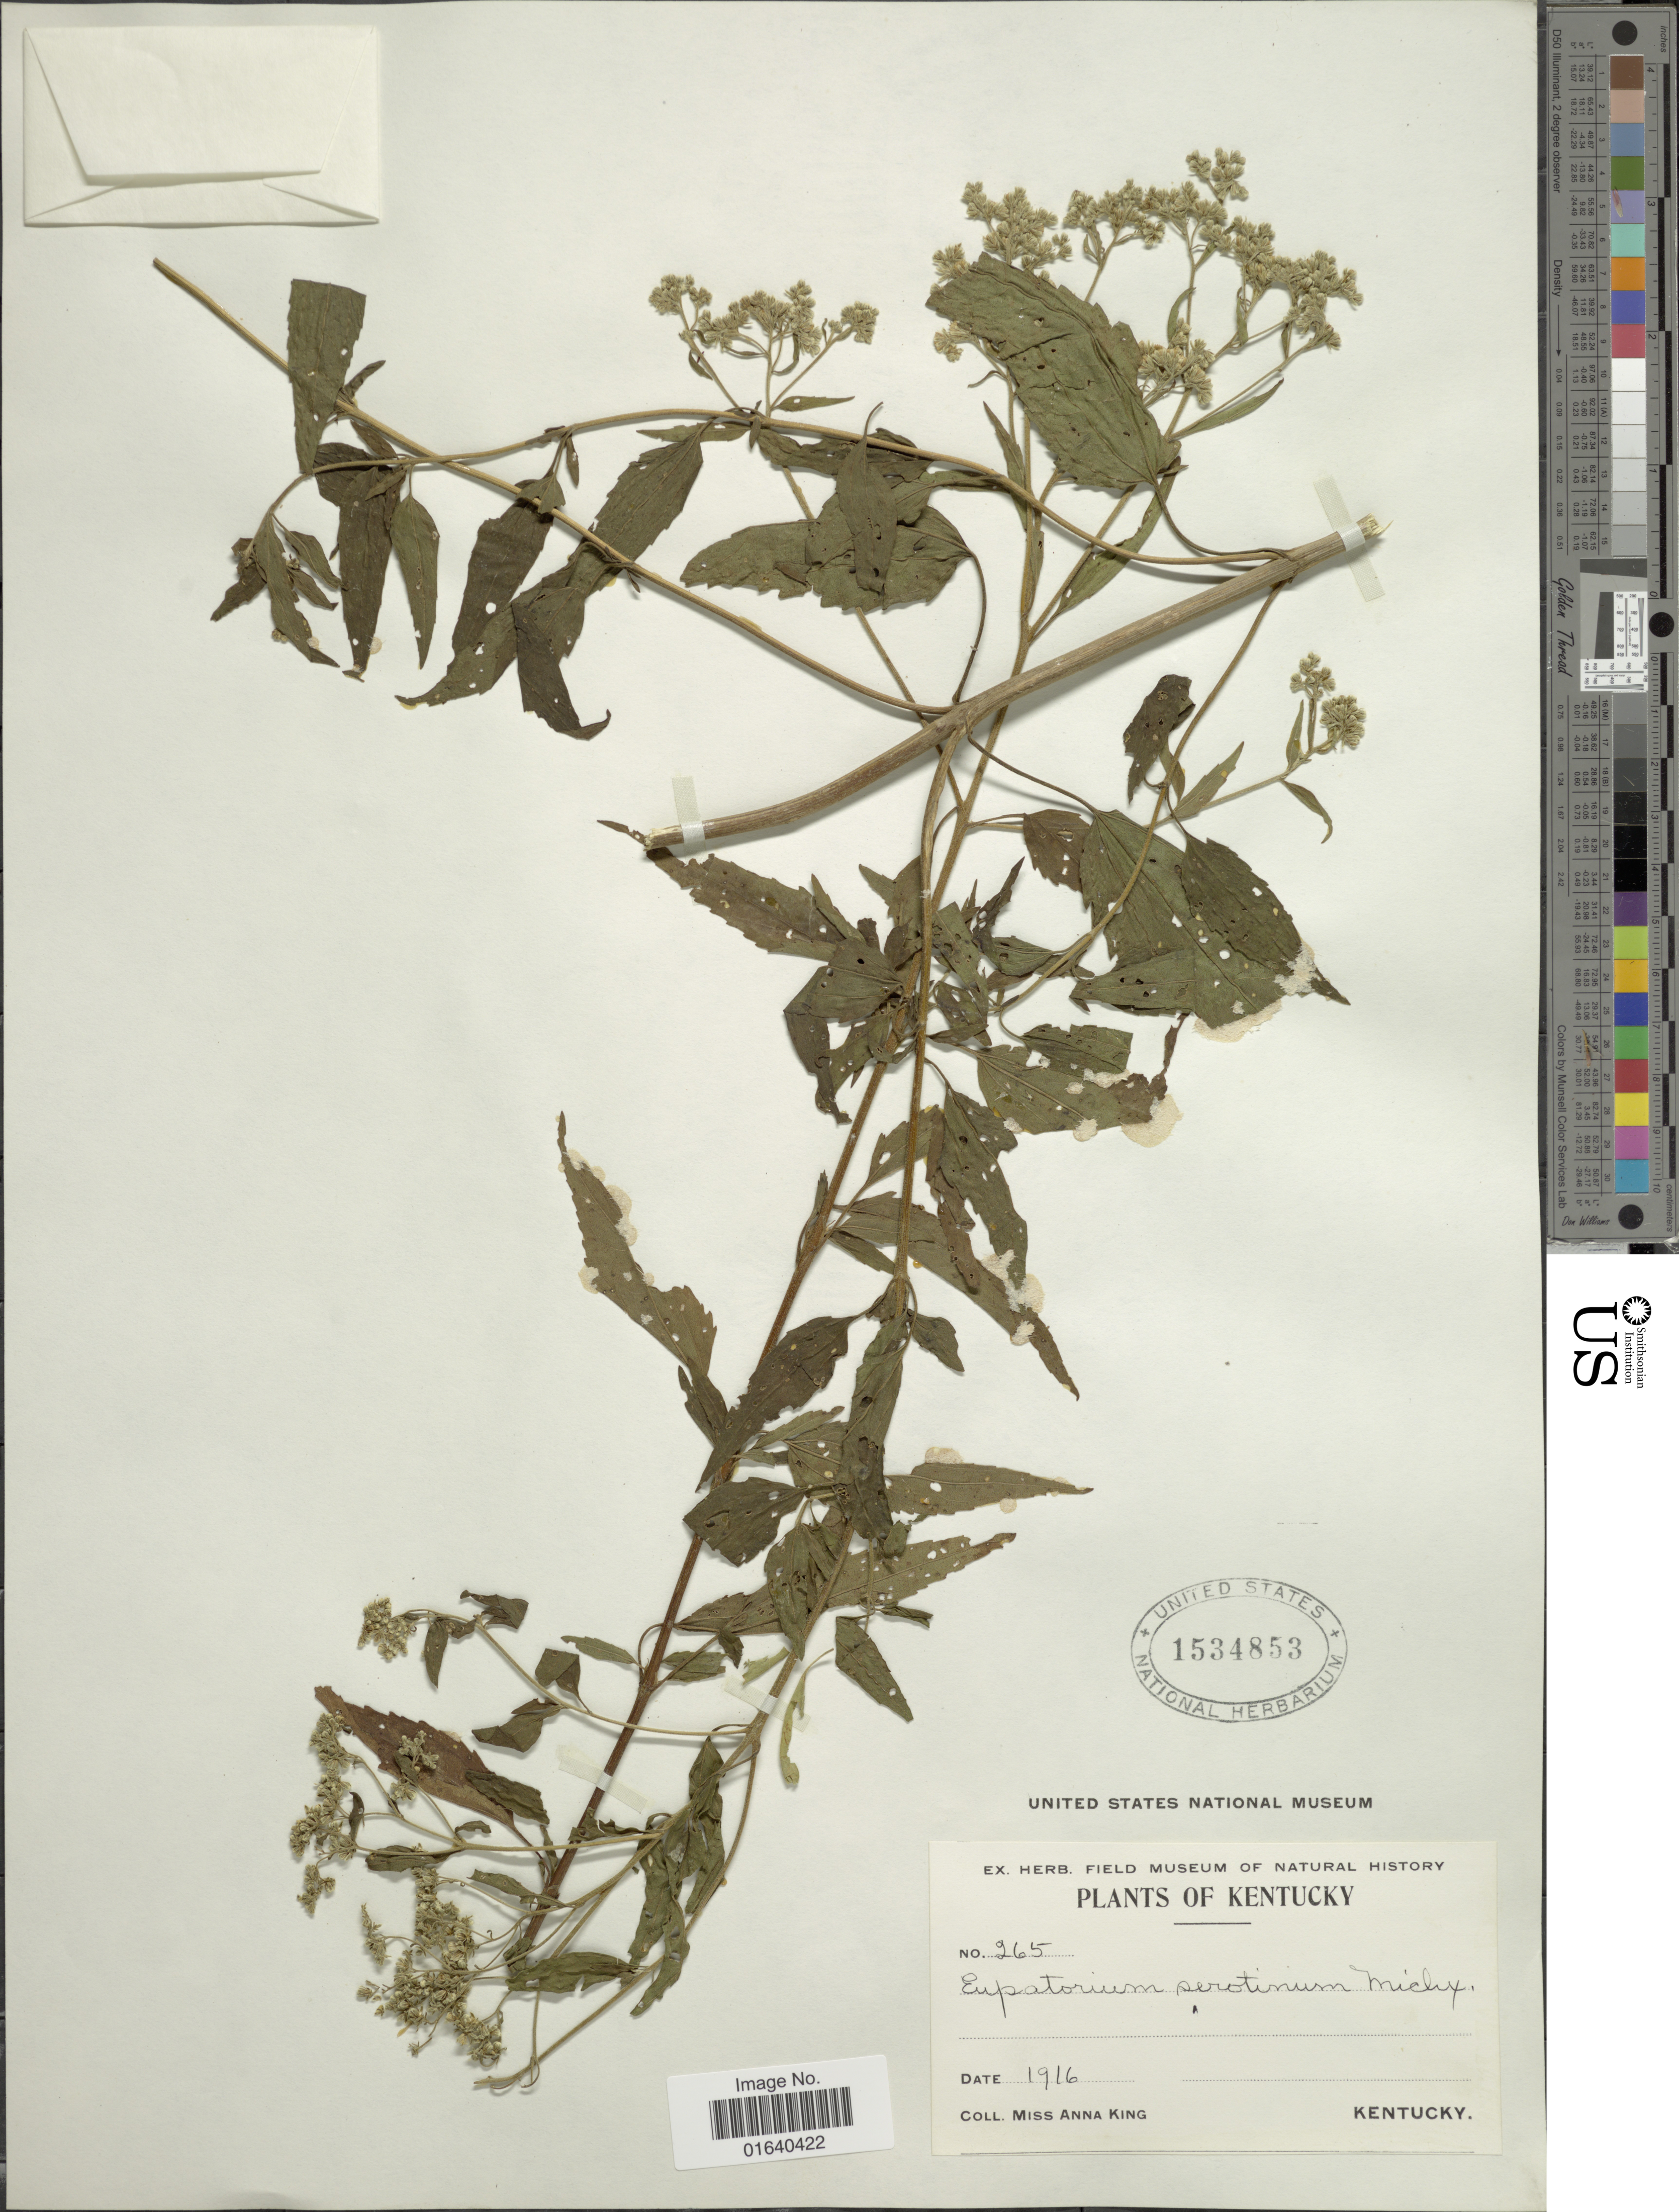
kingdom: Plantae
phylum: Tracheophyta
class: Magnoliopsida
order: Asterales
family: Asteraceae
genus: Eupatorium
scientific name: Eupatorium serotinum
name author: Michx.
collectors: A. King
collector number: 265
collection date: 1916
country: United States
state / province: Kentucky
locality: Kentucky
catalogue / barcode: US 1534853